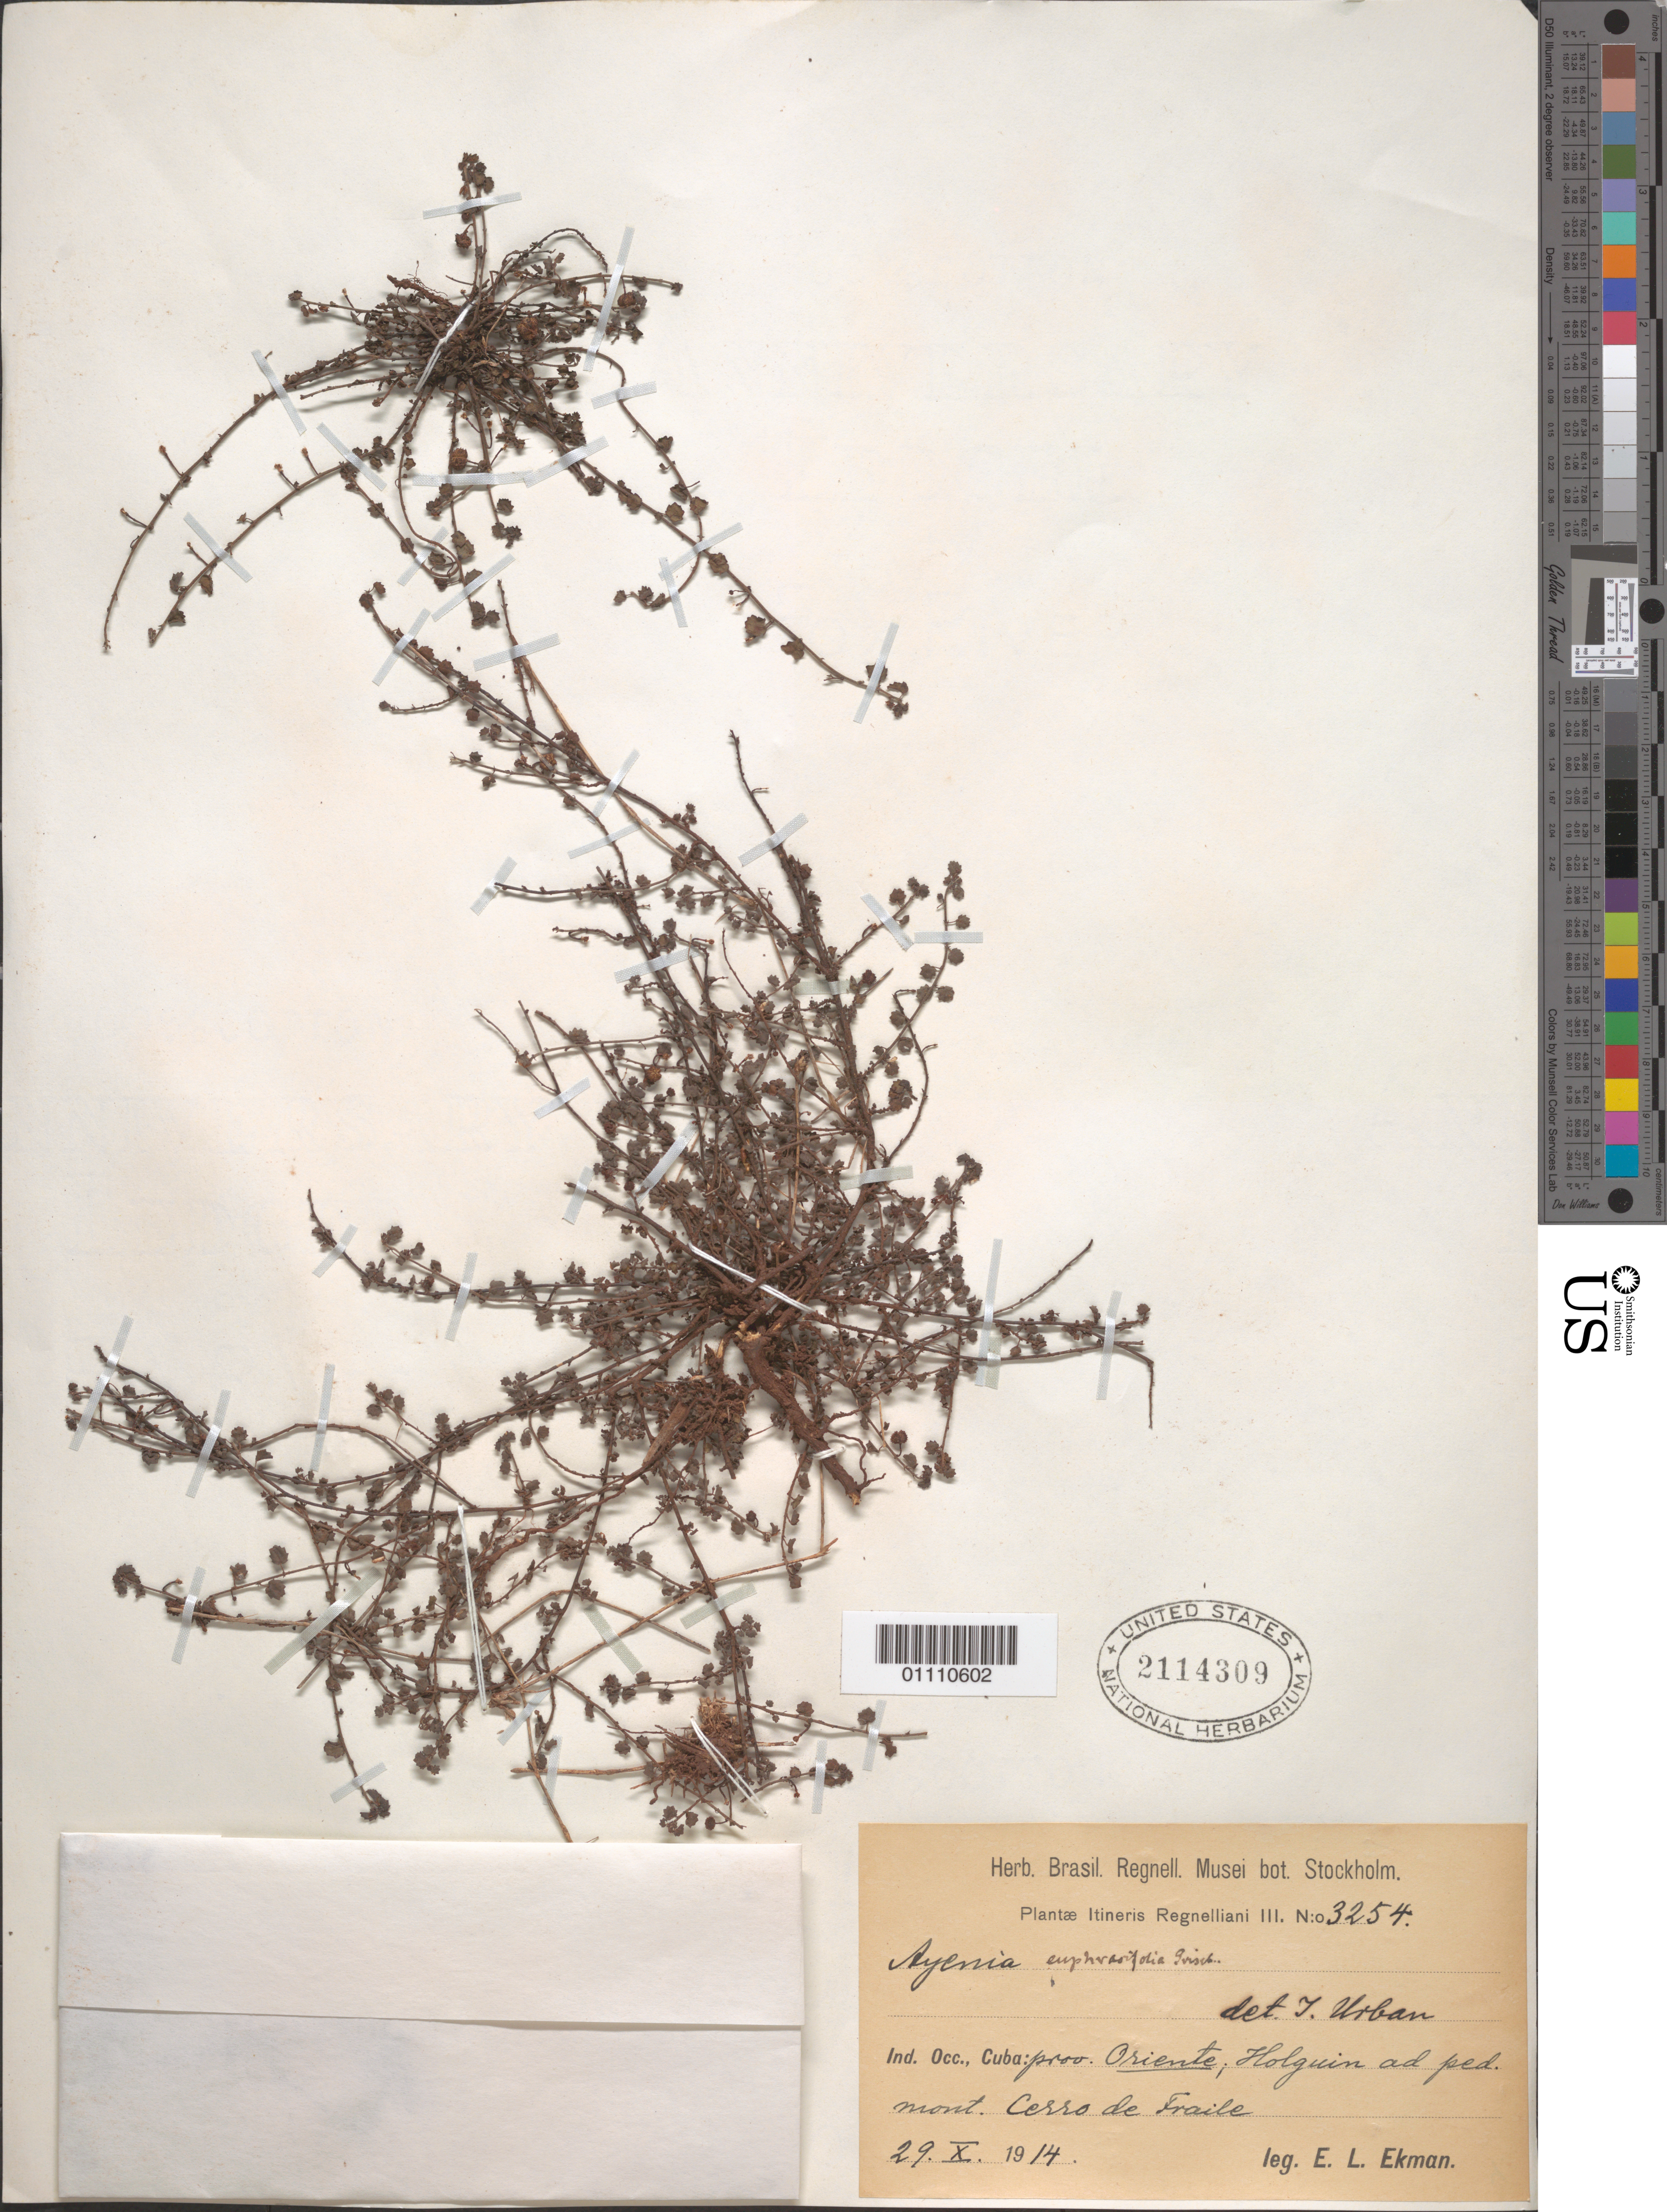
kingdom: Plantae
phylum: Tracheophyta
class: Magnoliopsida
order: Malvales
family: Malvaceae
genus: Ayenia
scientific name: Ayenia euphrasiifolia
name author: Griseb.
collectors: E. L. Ekman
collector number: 3254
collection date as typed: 29 Oct 1914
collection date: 1914-10-29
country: Cuba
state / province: Holguín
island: Cuba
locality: Holguin ad ped mont Cerro de Fraile, Prov Oriente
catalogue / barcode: US 2114309